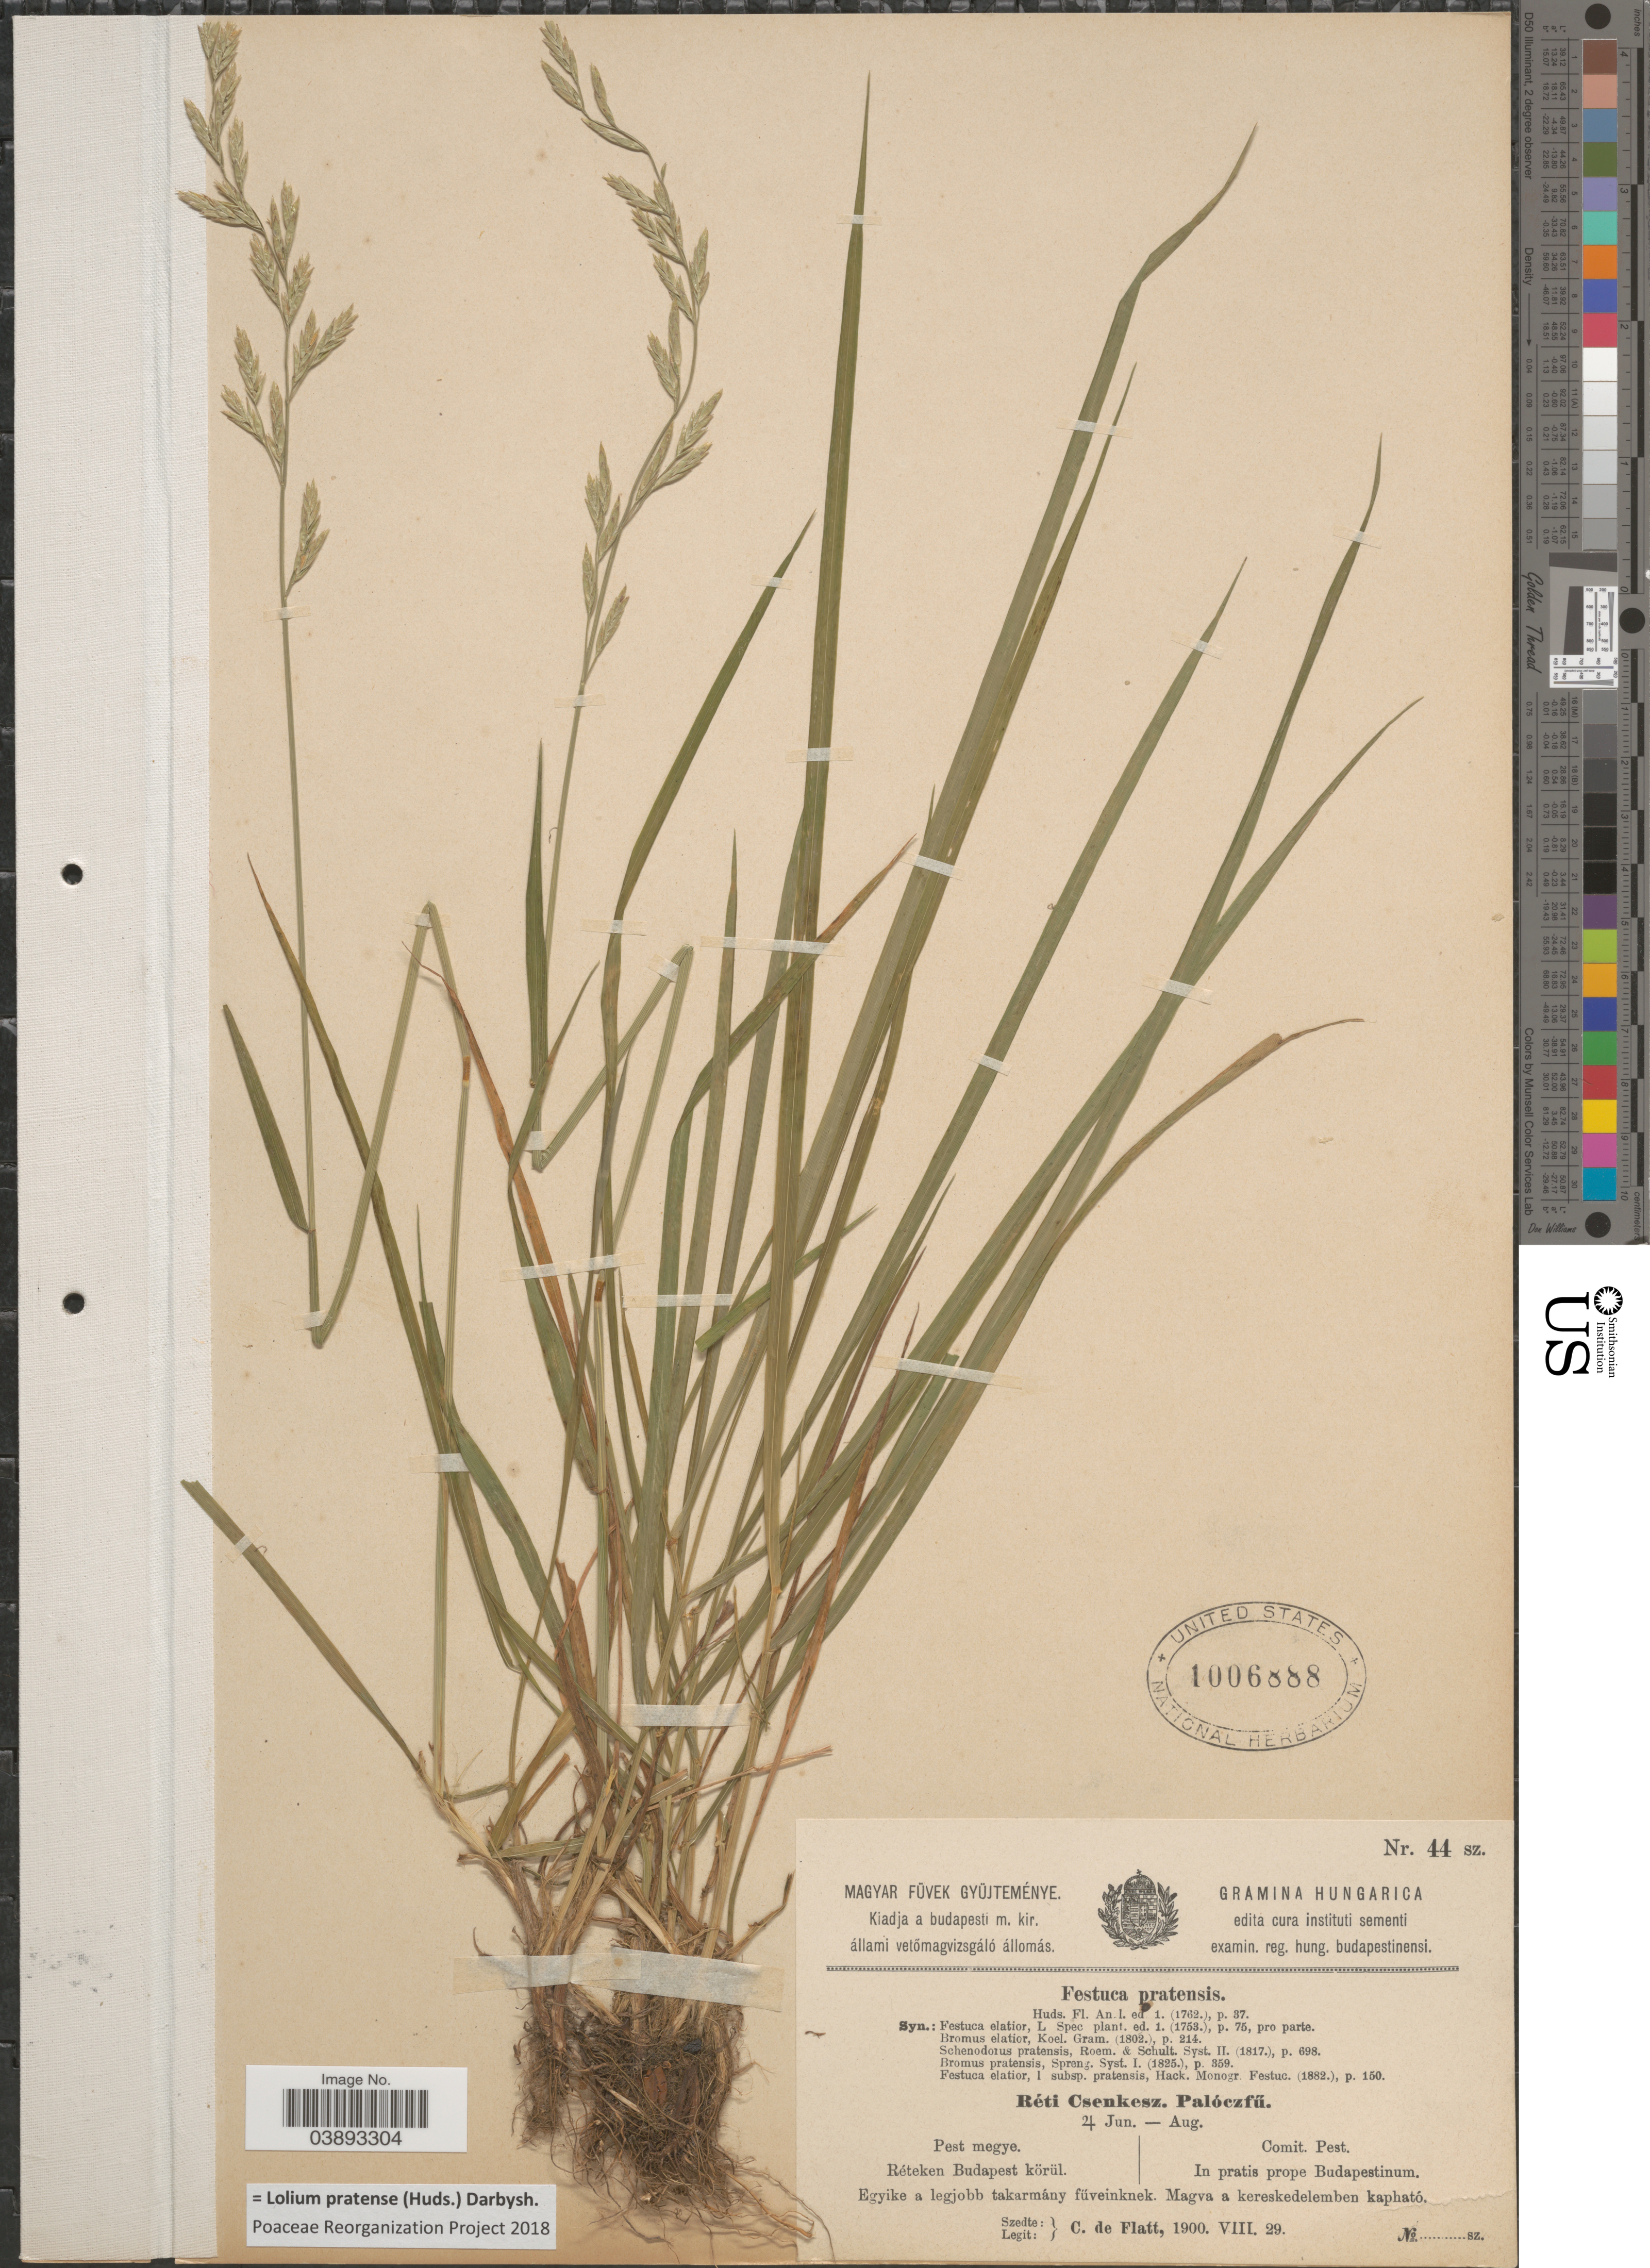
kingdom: Plantae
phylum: Tracheophyta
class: Liliopsida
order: Poales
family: Poaceae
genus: Lolium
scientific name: Lolium pratense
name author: (Huds.) Darbysh.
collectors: C. de Flatt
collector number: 44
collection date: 1900-08-29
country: Hungary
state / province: Pest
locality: Comit. Pest. In pratis prope Budapestinum.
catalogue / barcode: US 1006888